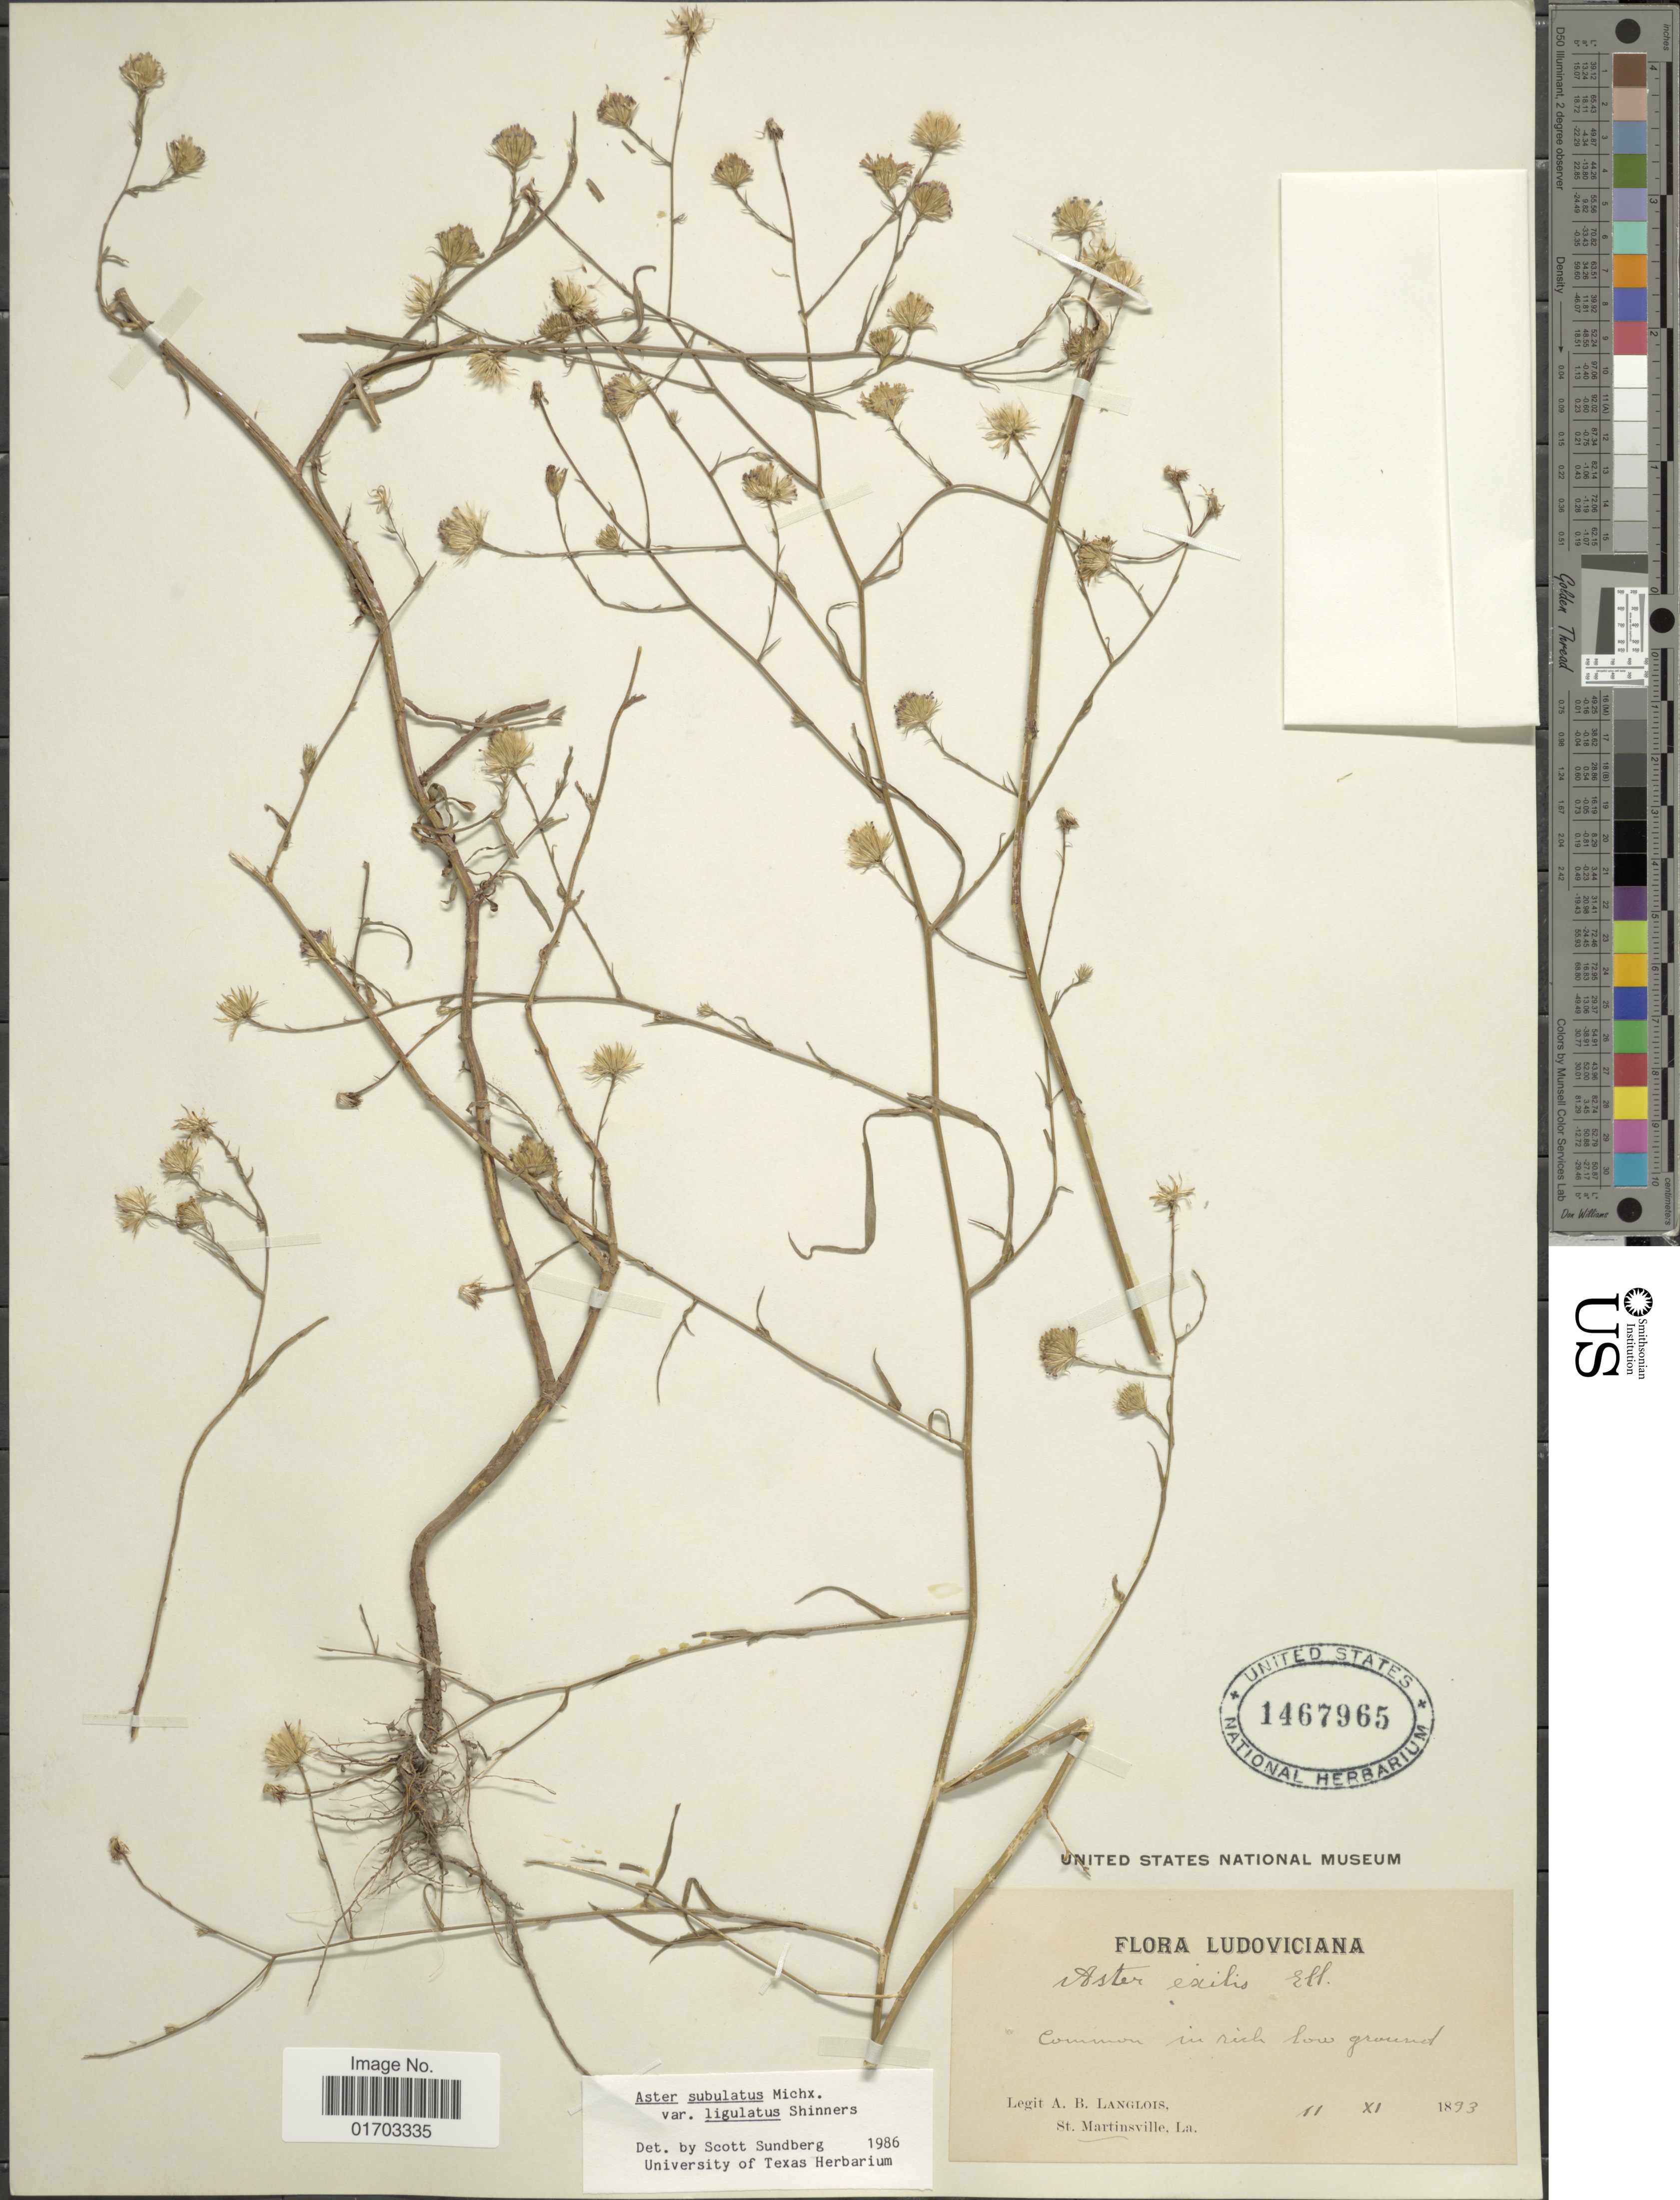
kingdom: Plantae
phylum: Tracheophyta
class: Magnoliopsida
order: Asterales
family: Asteraceae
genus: Symphyotrichum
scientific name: Symphyotrichum subulatum var. ligulatum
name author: (Shinners) S.D. Sundb.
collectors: A. Langlois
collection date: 1893-11-11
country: United States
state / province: Louisiana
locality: Ludoviciana, common in rich low ground, St. Martinsville, La.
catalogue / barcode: US 1467965